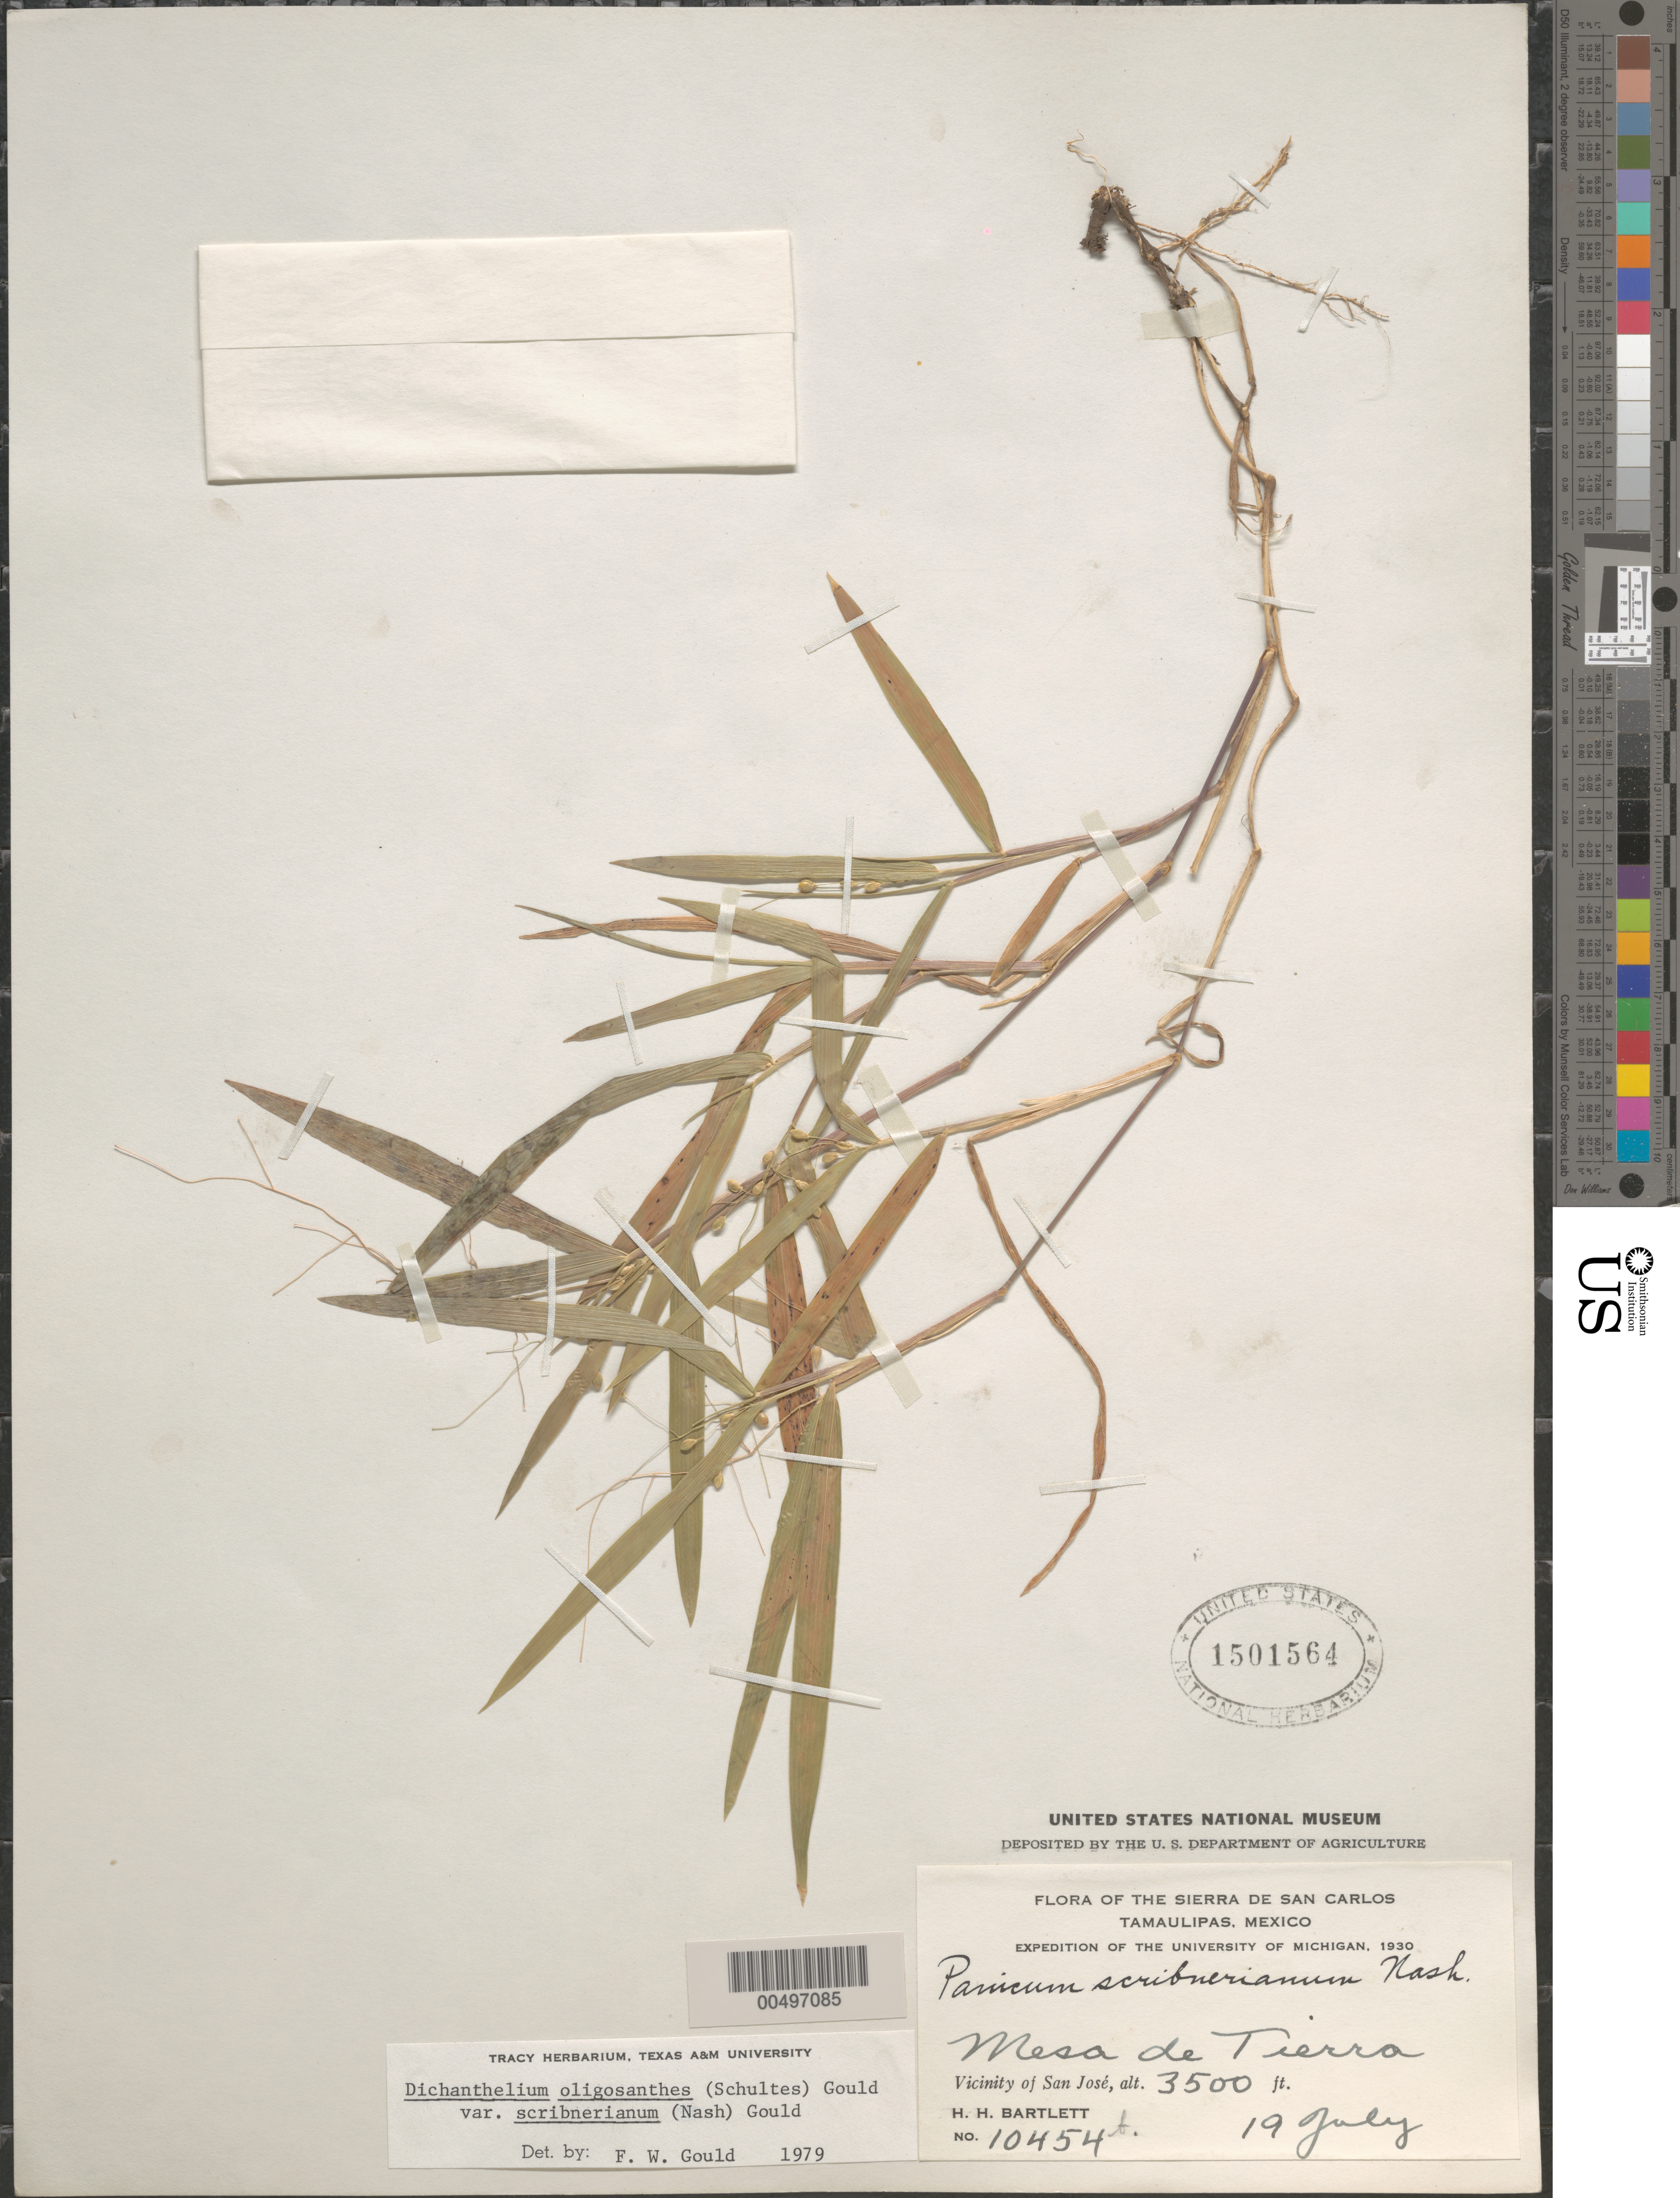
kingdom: Plantae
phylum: Tracheophyta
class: Liliopsida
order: Poales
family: Poaceae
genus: Dichanthelium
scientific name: Dichanthelium oligosanthes var. scribnerianum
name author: (Nash) Gould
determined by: Gould, F. W.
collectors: H. H. Bartlett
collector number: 10454b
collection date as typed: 19 Jul 1930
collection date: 1930-07-19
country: Mexico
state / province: Tamaulipas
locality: Sierra de San Carlos, Mesa de Tierra, vicinity of San José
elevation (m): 1067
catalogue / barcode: US 1501564